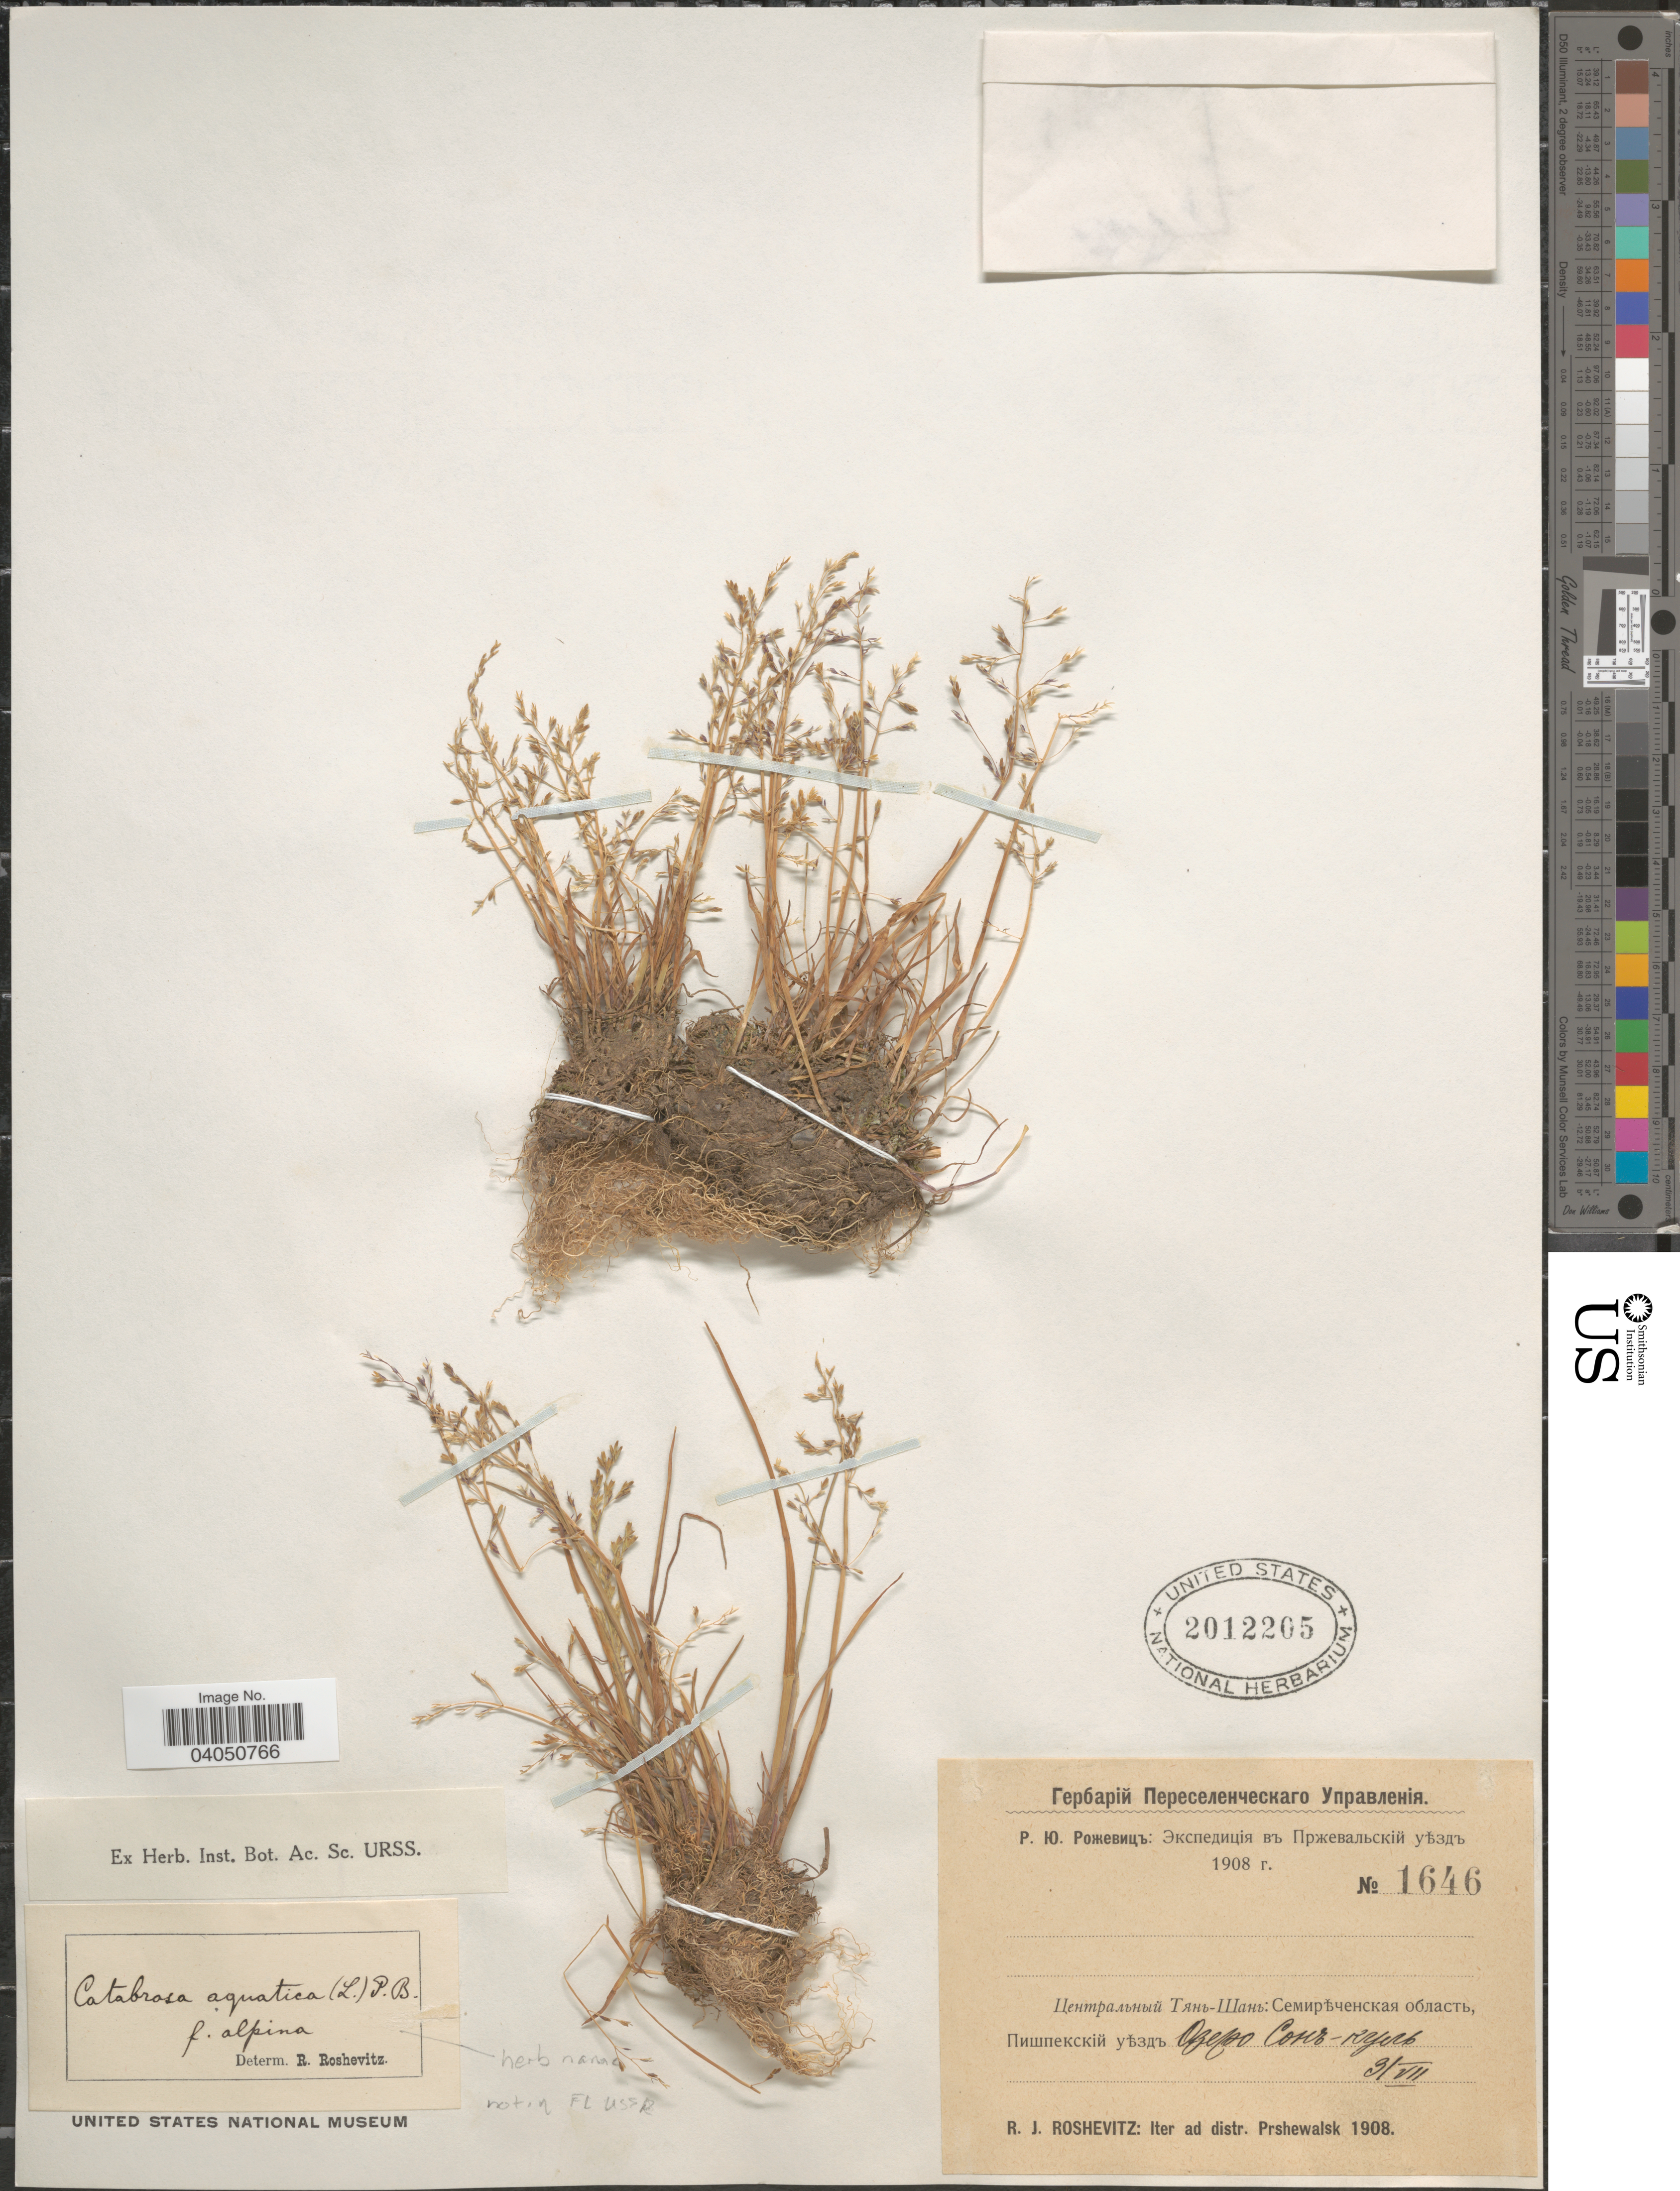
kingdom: Plantae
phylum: Tracheophyta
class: Liliopsida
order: Poales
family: Poaceae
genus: Catabrosa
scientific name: Catabrosa aquatica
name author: (L.) P. Beauv.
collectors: R. J. Roshevitz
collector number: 1646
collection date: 1908-07-31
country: Kyrgyzstan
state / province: Naryn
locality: Iter ad distr. Prshewalsk. Lake Son-Kul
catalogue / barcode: US 2012205